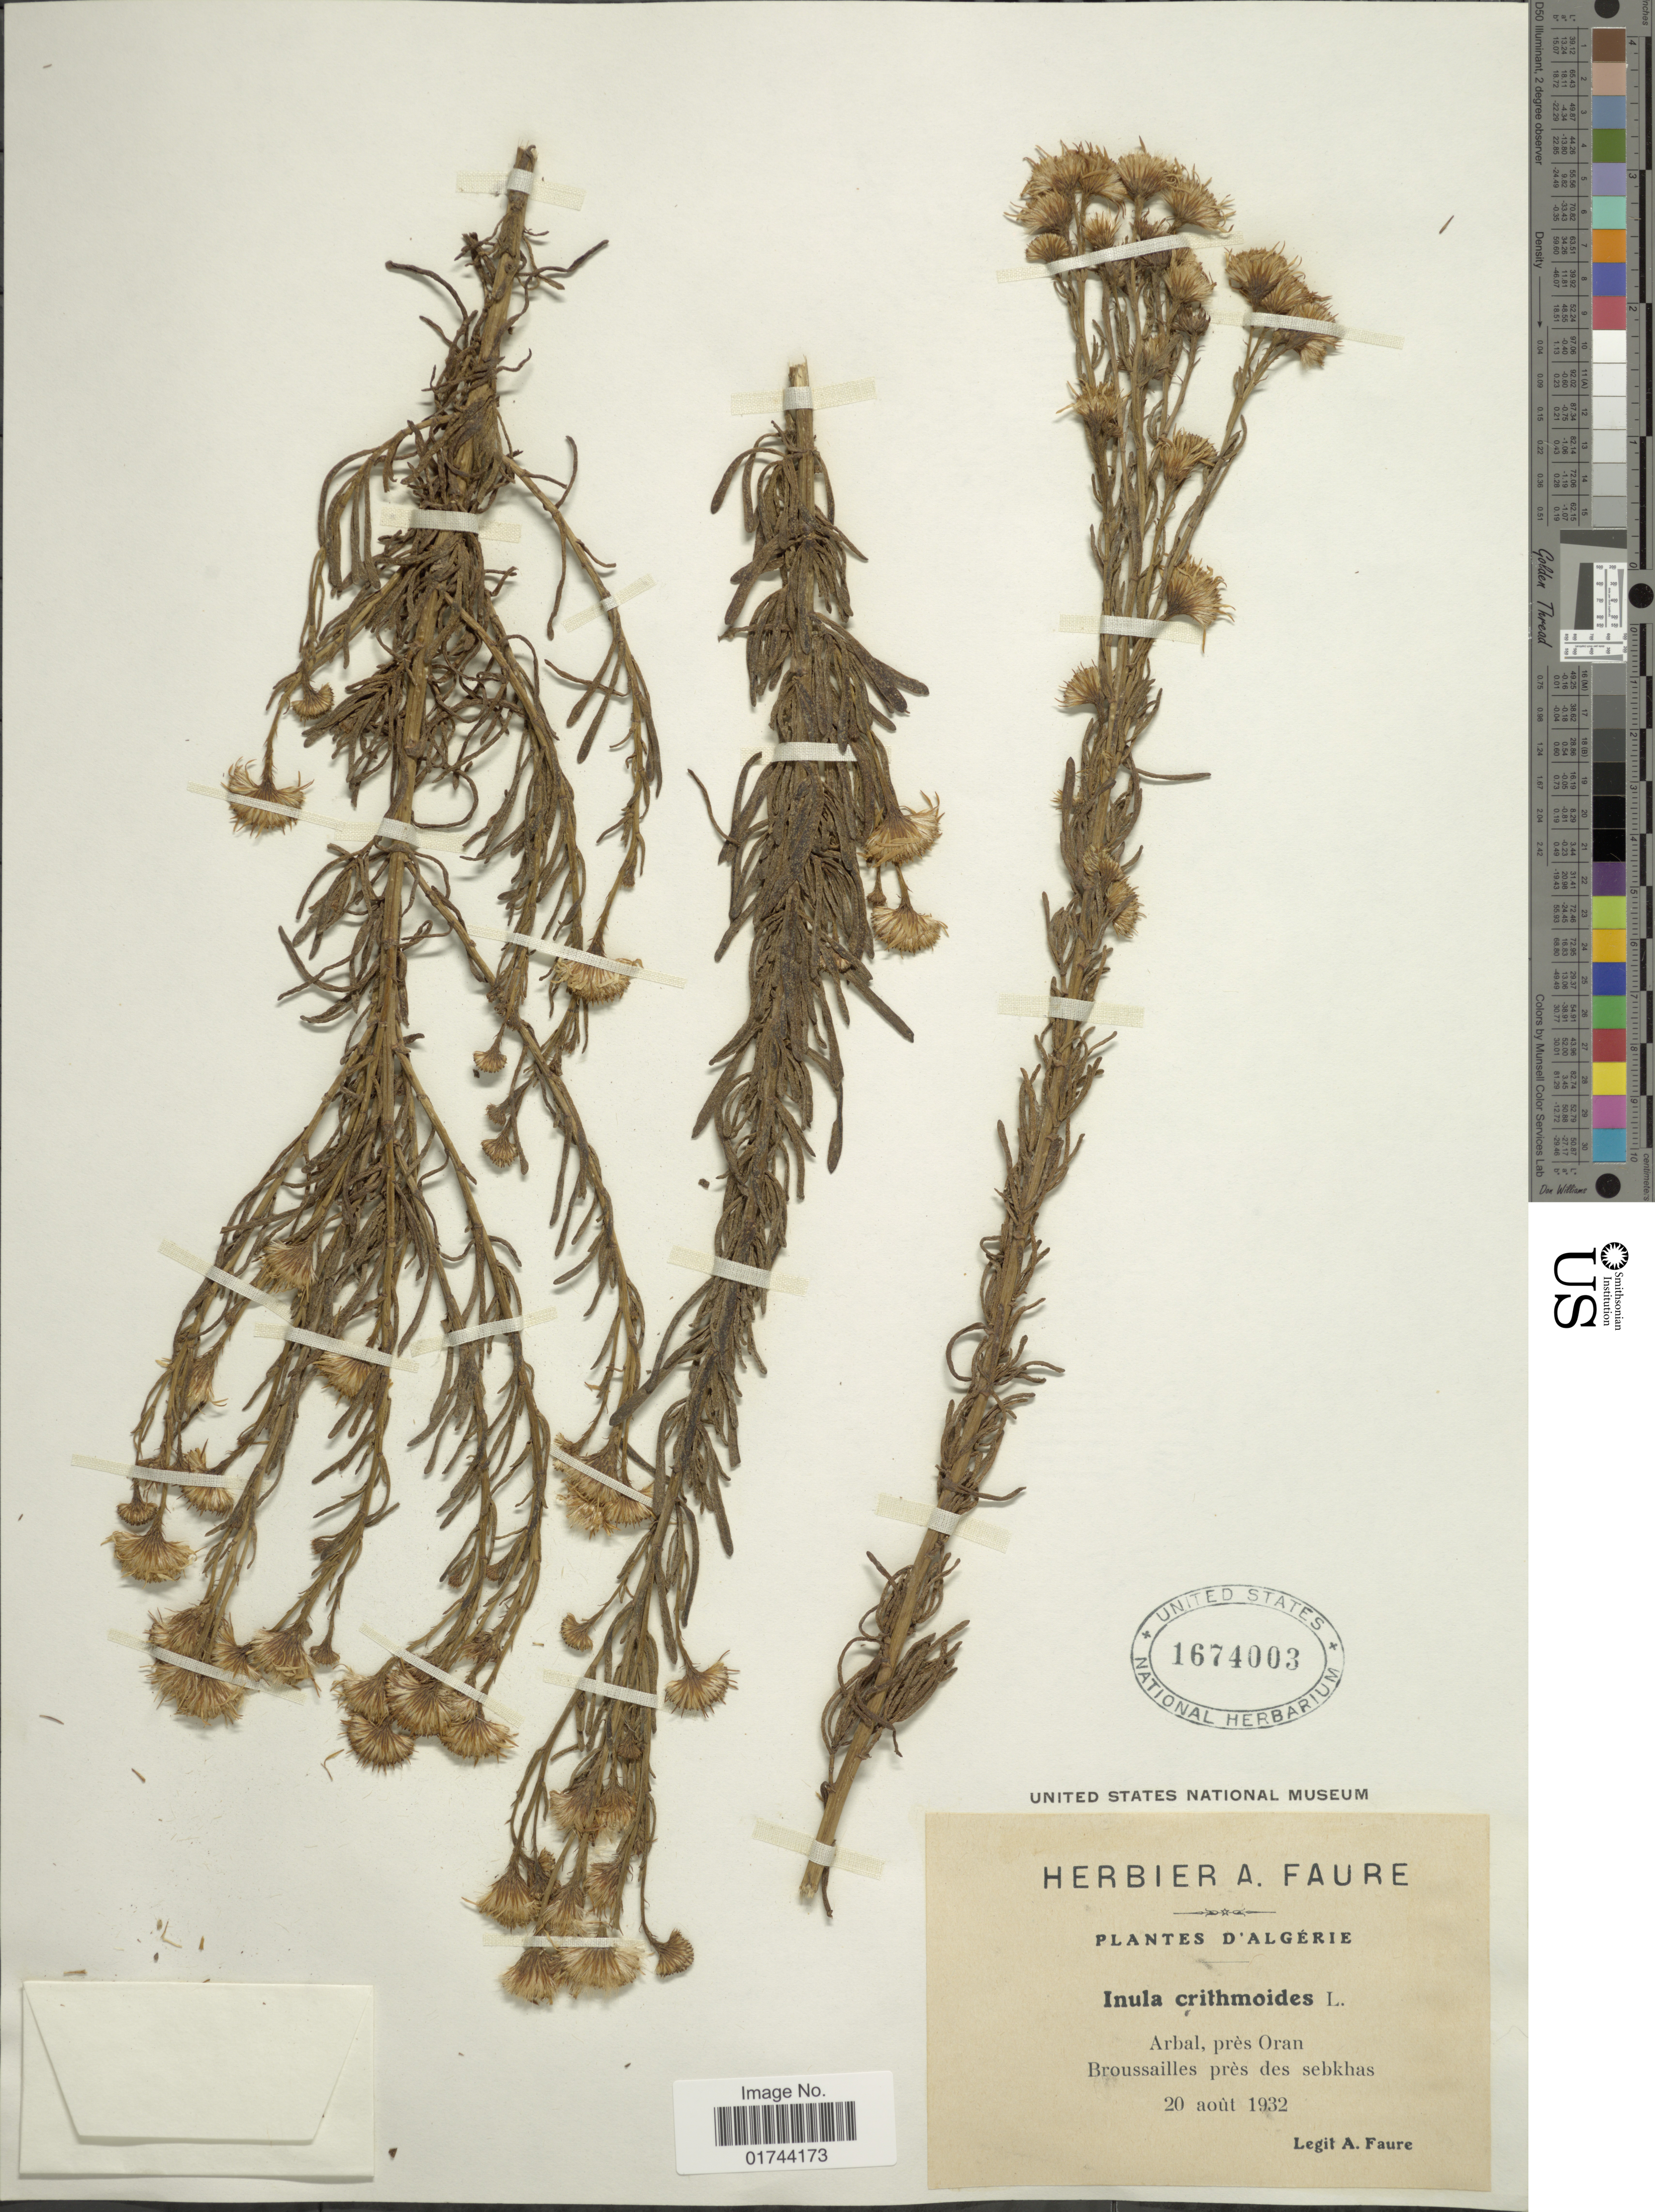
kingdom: Plantae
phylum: Tracheophyta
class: Magnoliopsida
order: Asterales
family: Asteraceae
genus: Inula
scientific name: Inula crithmoides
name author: L.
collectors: A. Faure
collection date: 1932-08-20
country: Algeria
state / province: Oran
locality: Algerie, Arbal, pres Oran, Broussailles pres des sebkhas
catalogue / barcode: US 1674003